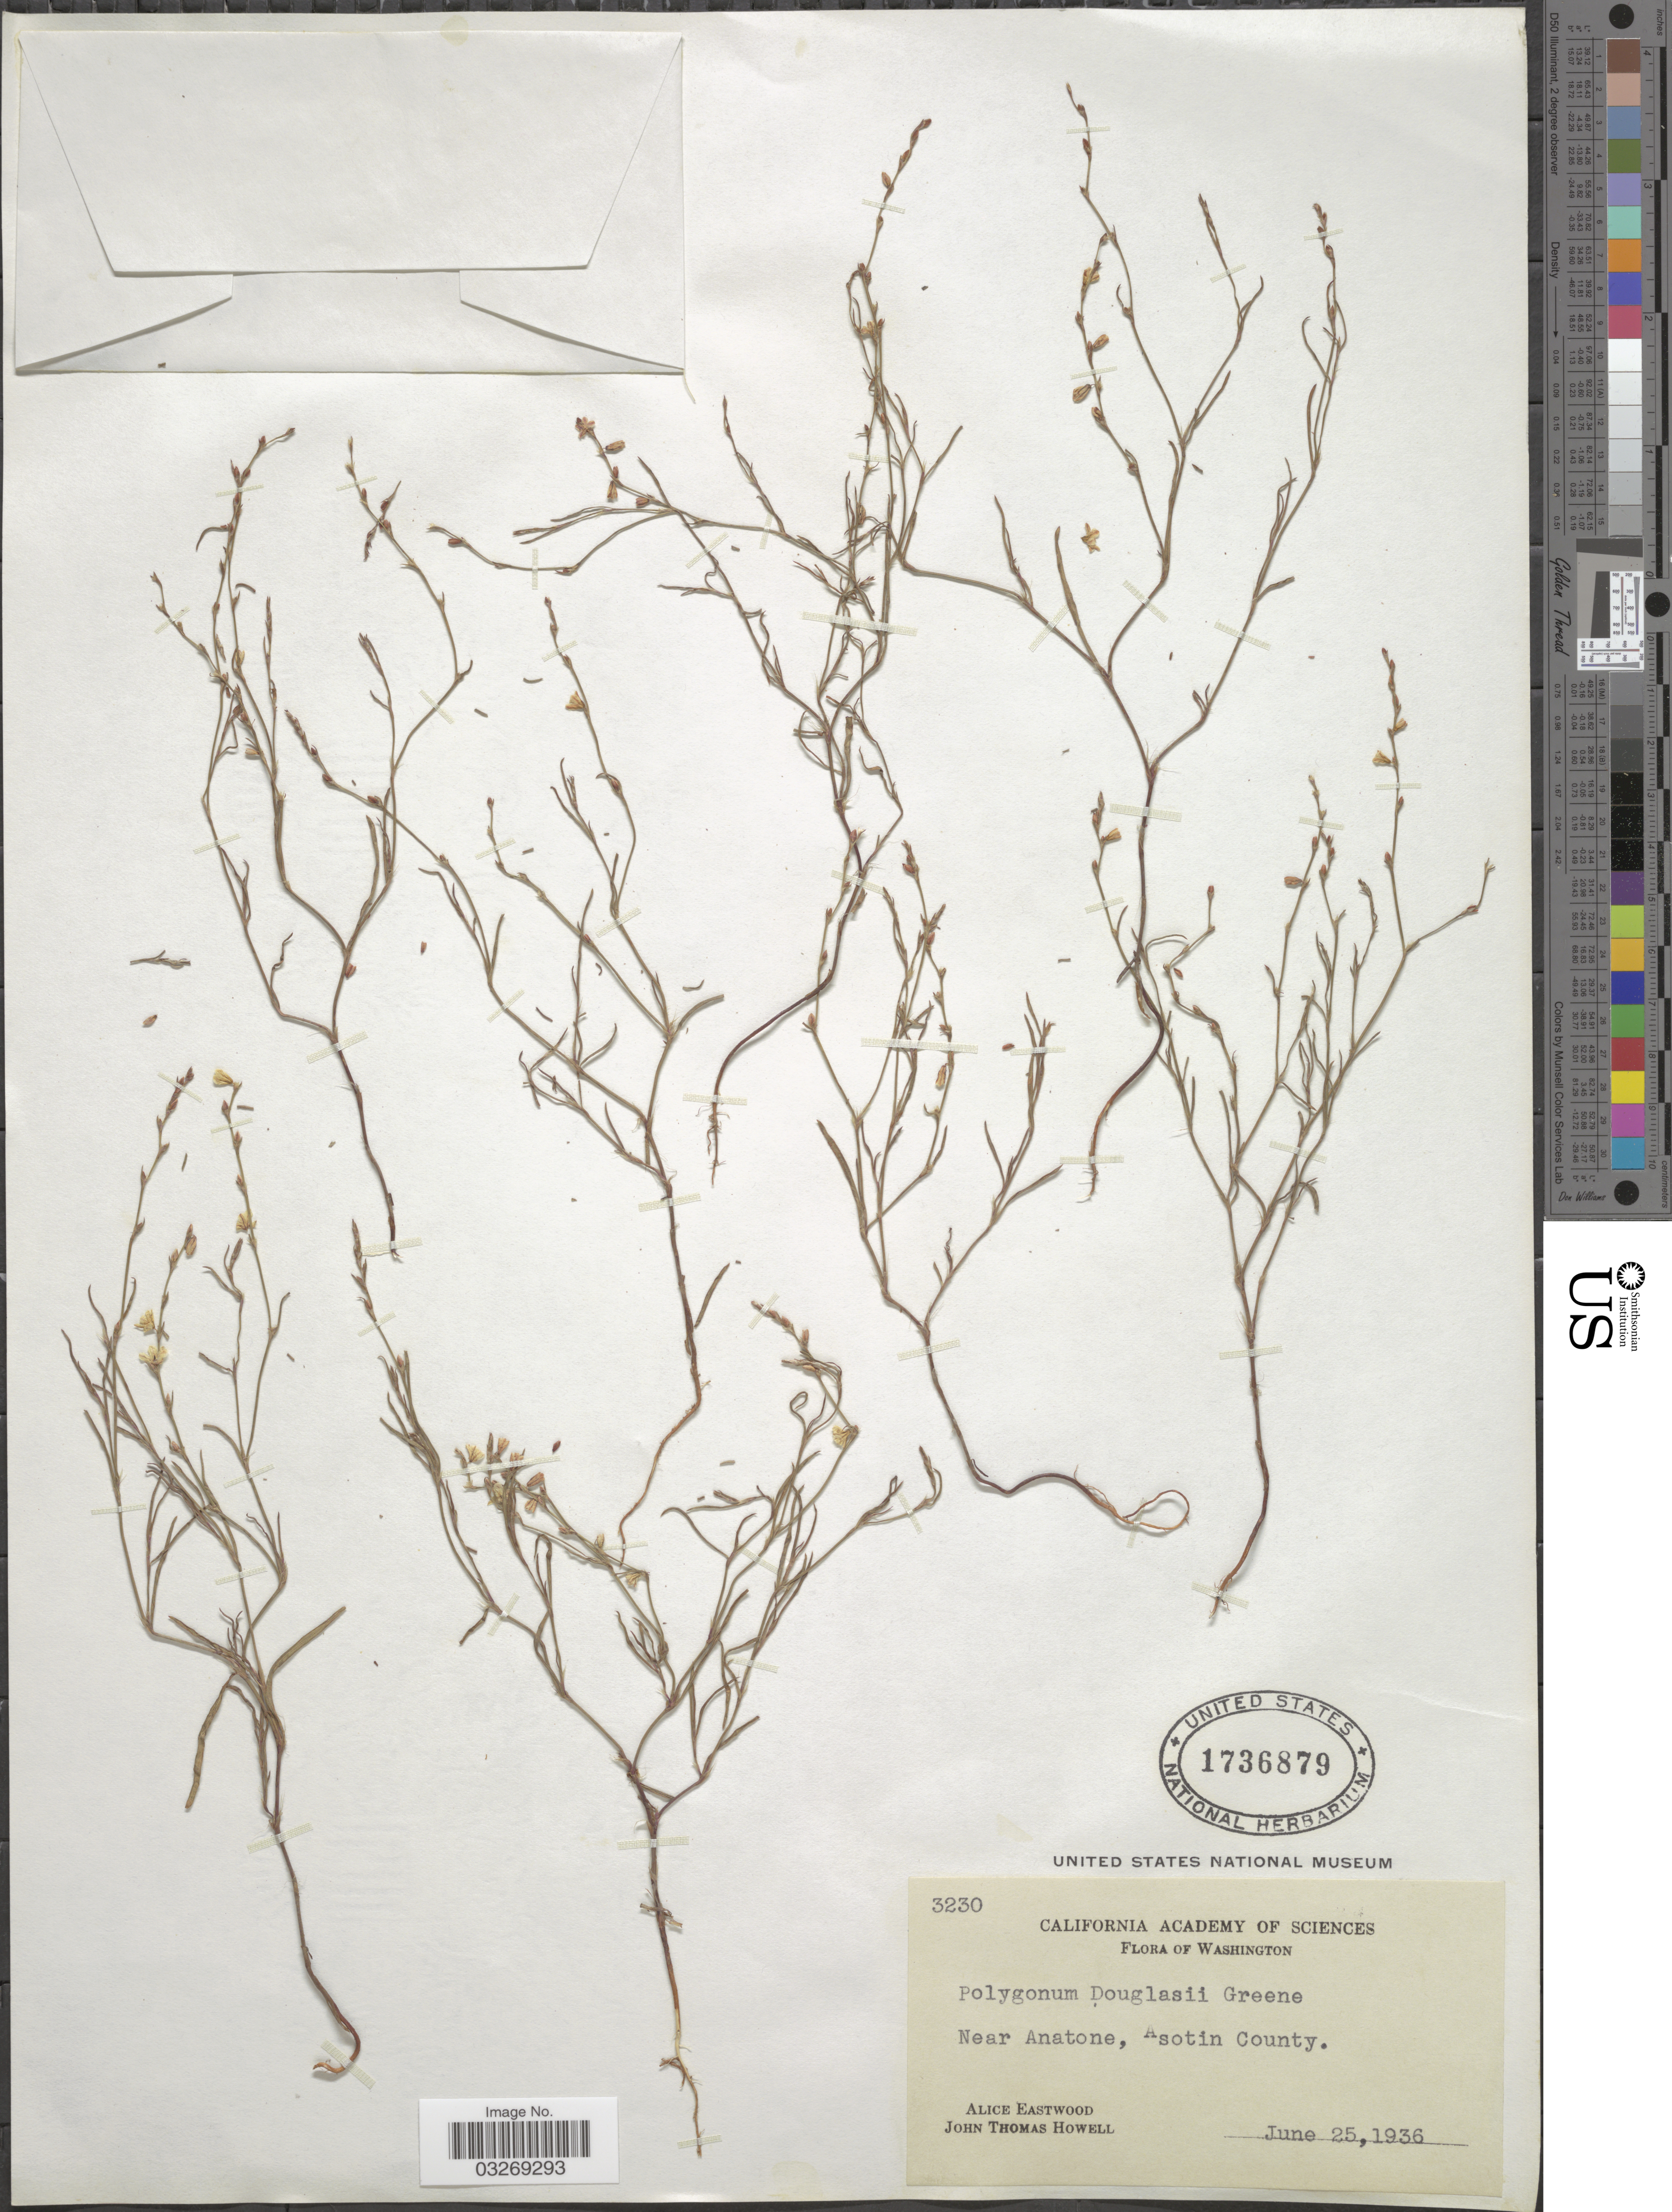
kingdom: Plantae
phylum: Tracheophyta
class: Magnoliopsida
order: Caryophyllales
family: Polygonaceae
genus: Polygonum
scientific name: Polygonum douglasii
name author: Greene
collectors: A. Eastwood & J. T. Howell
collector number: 3230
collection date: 1936-06-25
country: United States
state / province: Washington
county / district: Asotin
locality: Near Anatone, Asotin County.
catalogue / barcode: US 1736879